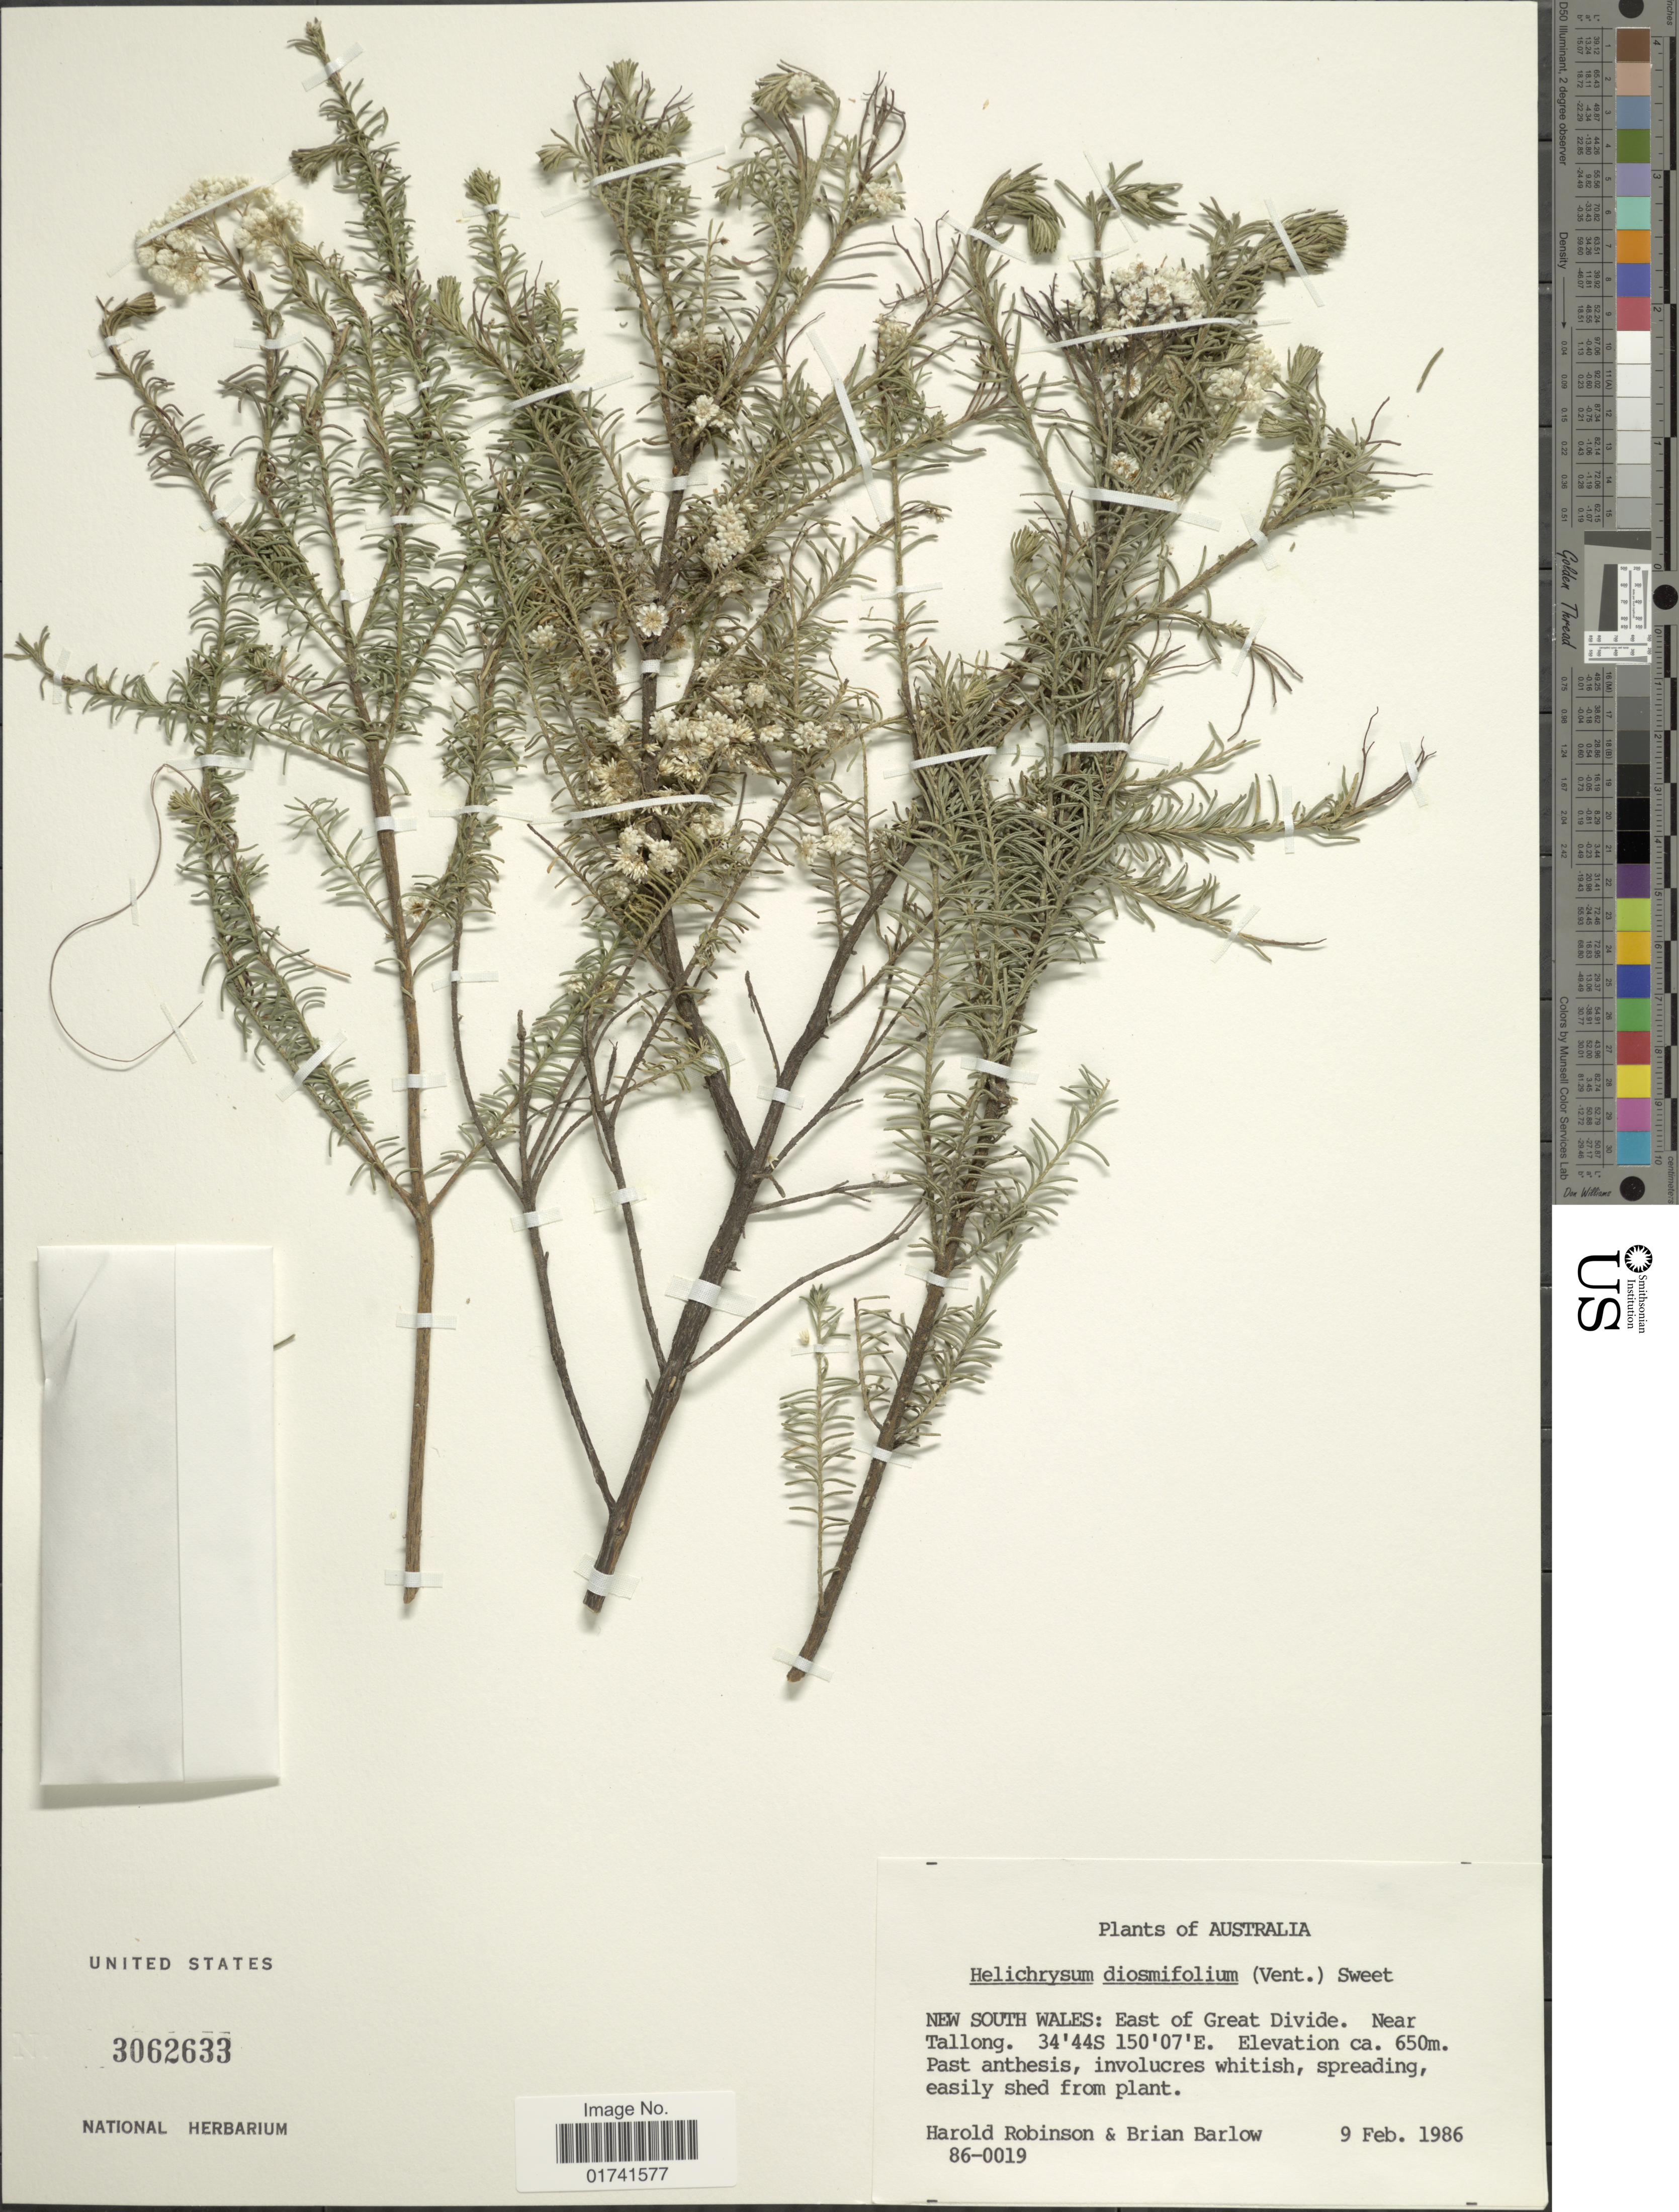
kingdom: Plantae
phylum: Tracheophyta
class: Magnoliopsida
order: Asterales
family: Asteraceae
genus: Ozothamnus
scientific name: Ozothamnus diosmifolius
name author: (Vent.) DC.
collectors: H. Robinson & Barlow, B.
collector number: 86-0019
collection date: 1986-02-09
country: Australia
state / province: New South Wales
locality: East of Great Divide, near Tallong.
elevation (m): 650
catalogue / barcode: US 3062633